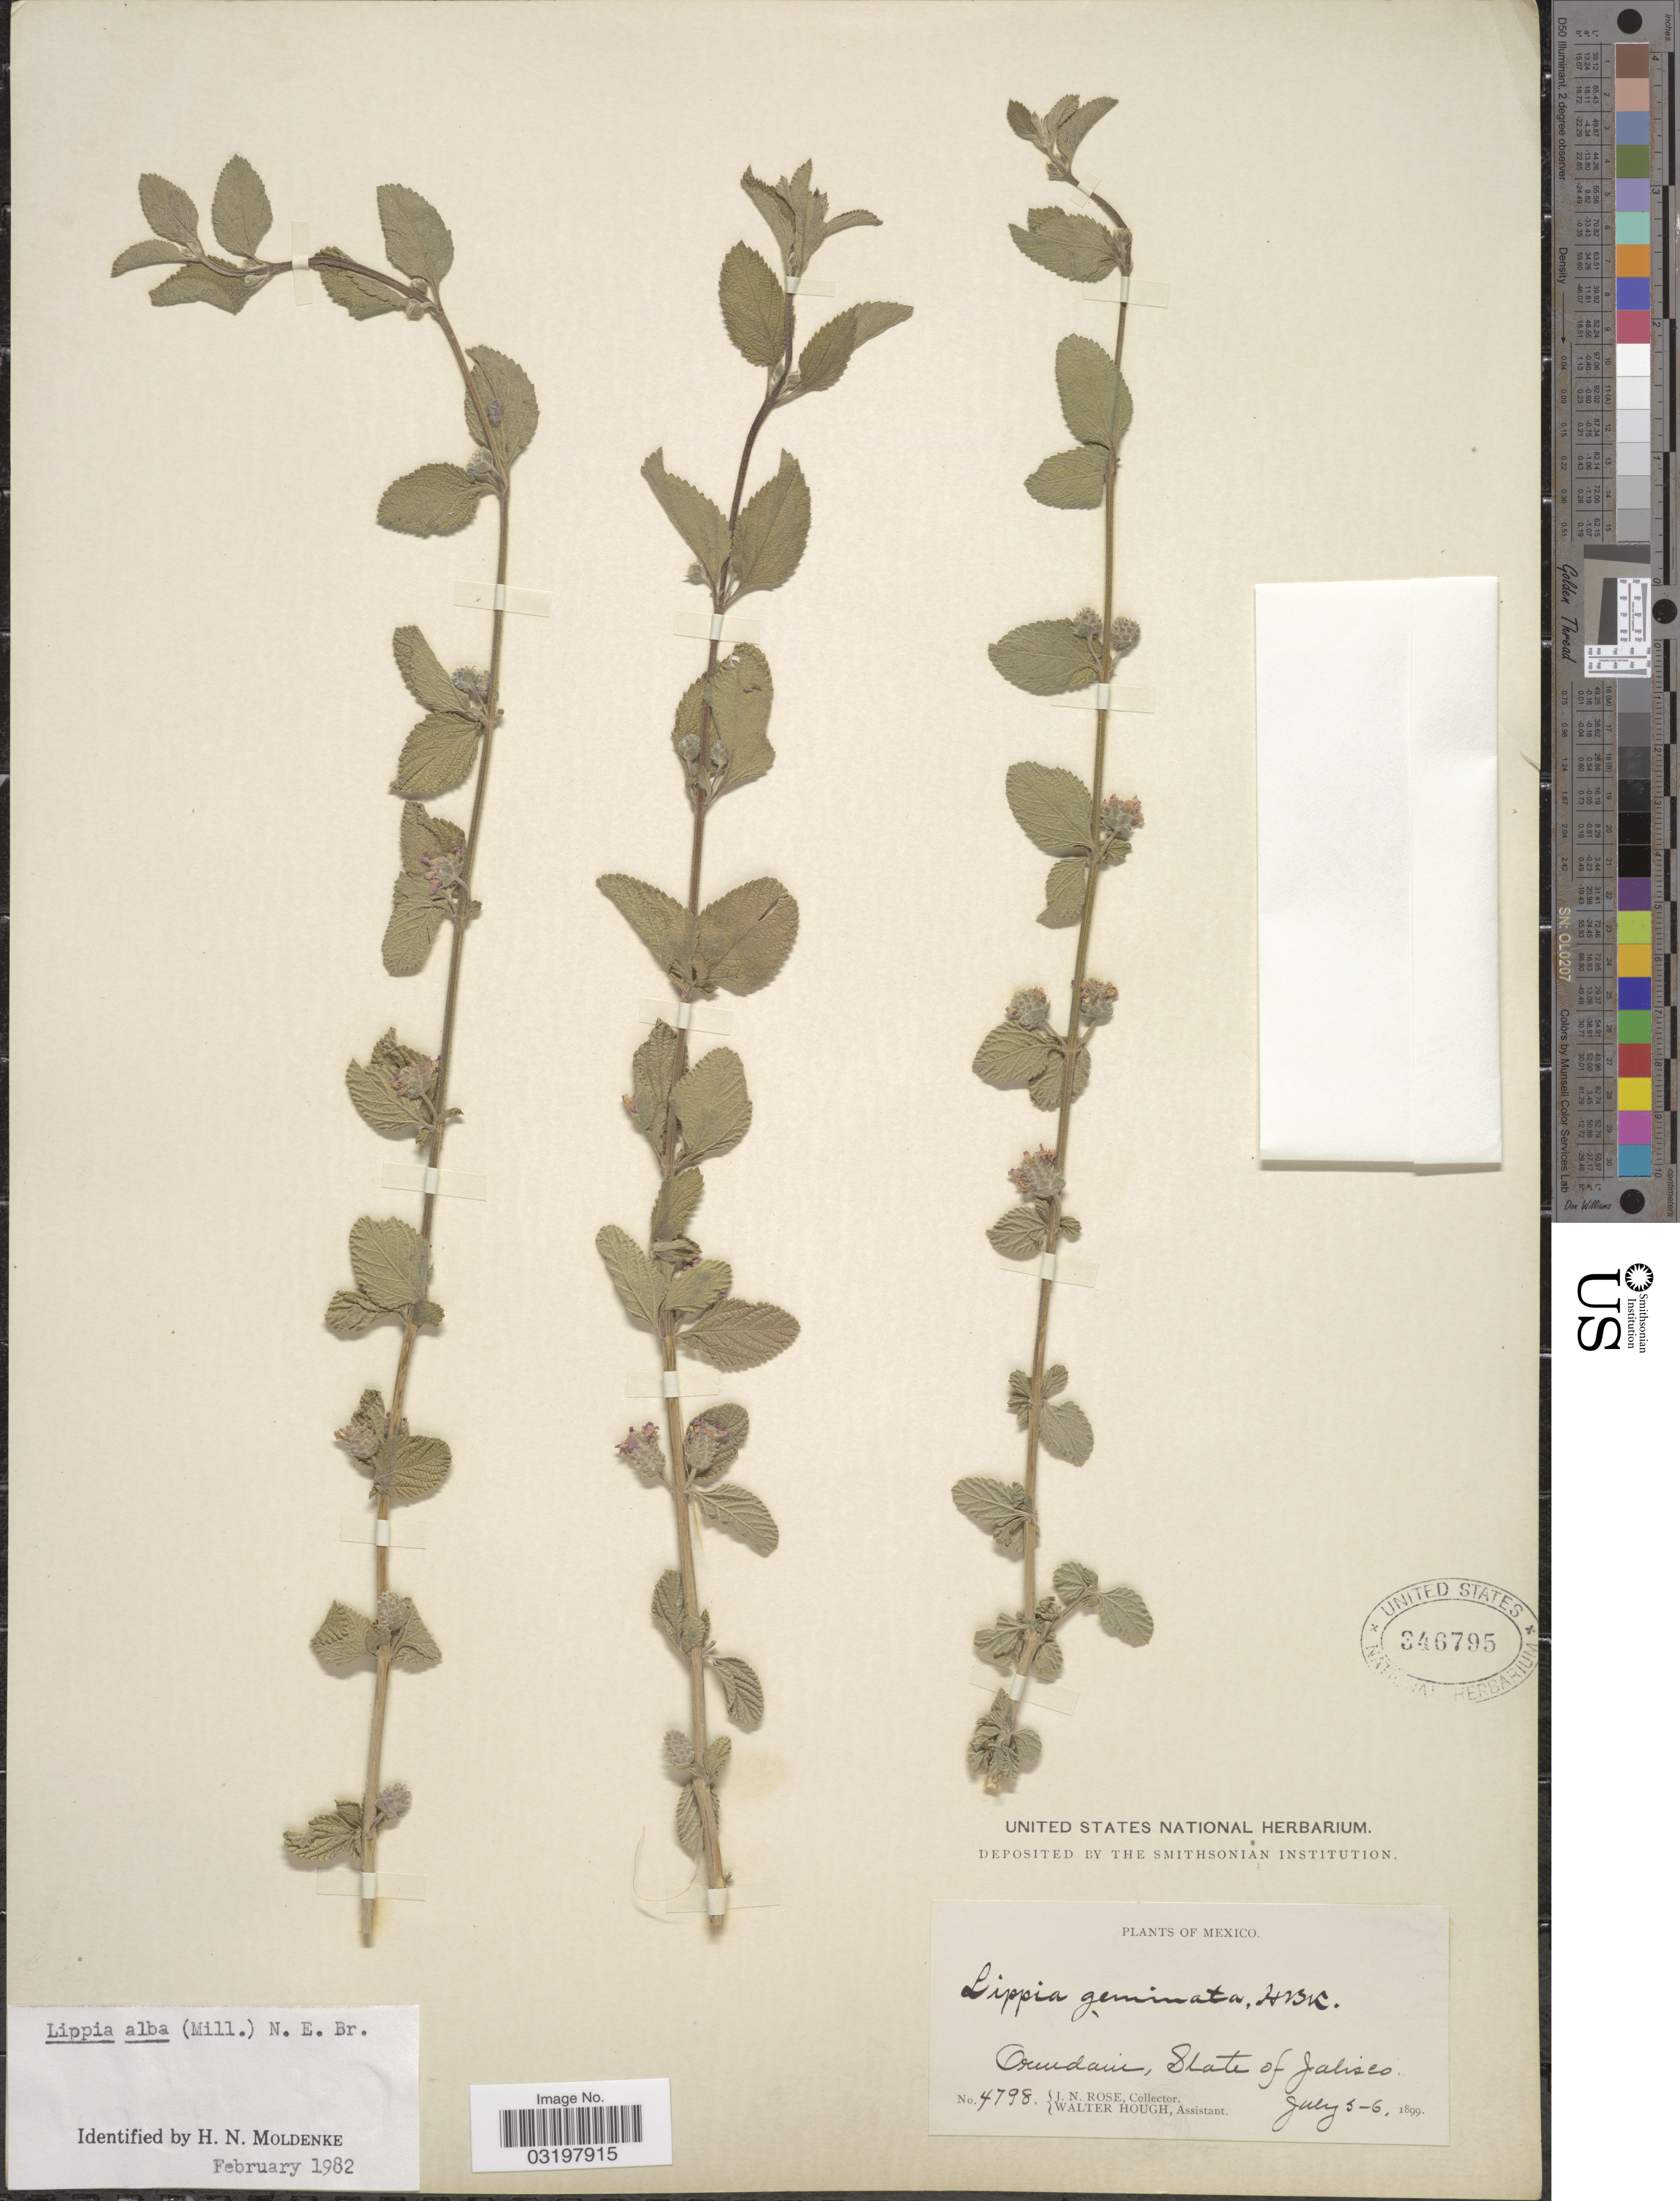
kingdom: Plantae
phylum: Tracheophyta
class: Magnoliopsida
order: Lamiales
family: Verbenaceae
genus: Lippia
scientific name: Lippia alba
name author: (Mill.) N.E. Br. ex Britton & P. Wilson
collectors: J. N. Rose & W. Hough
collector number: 4798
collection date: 1899-07-05/1899-07-06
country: Mexico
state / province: Jalisco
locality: Orendáin, State of Jalisco.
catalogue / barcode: US 346795